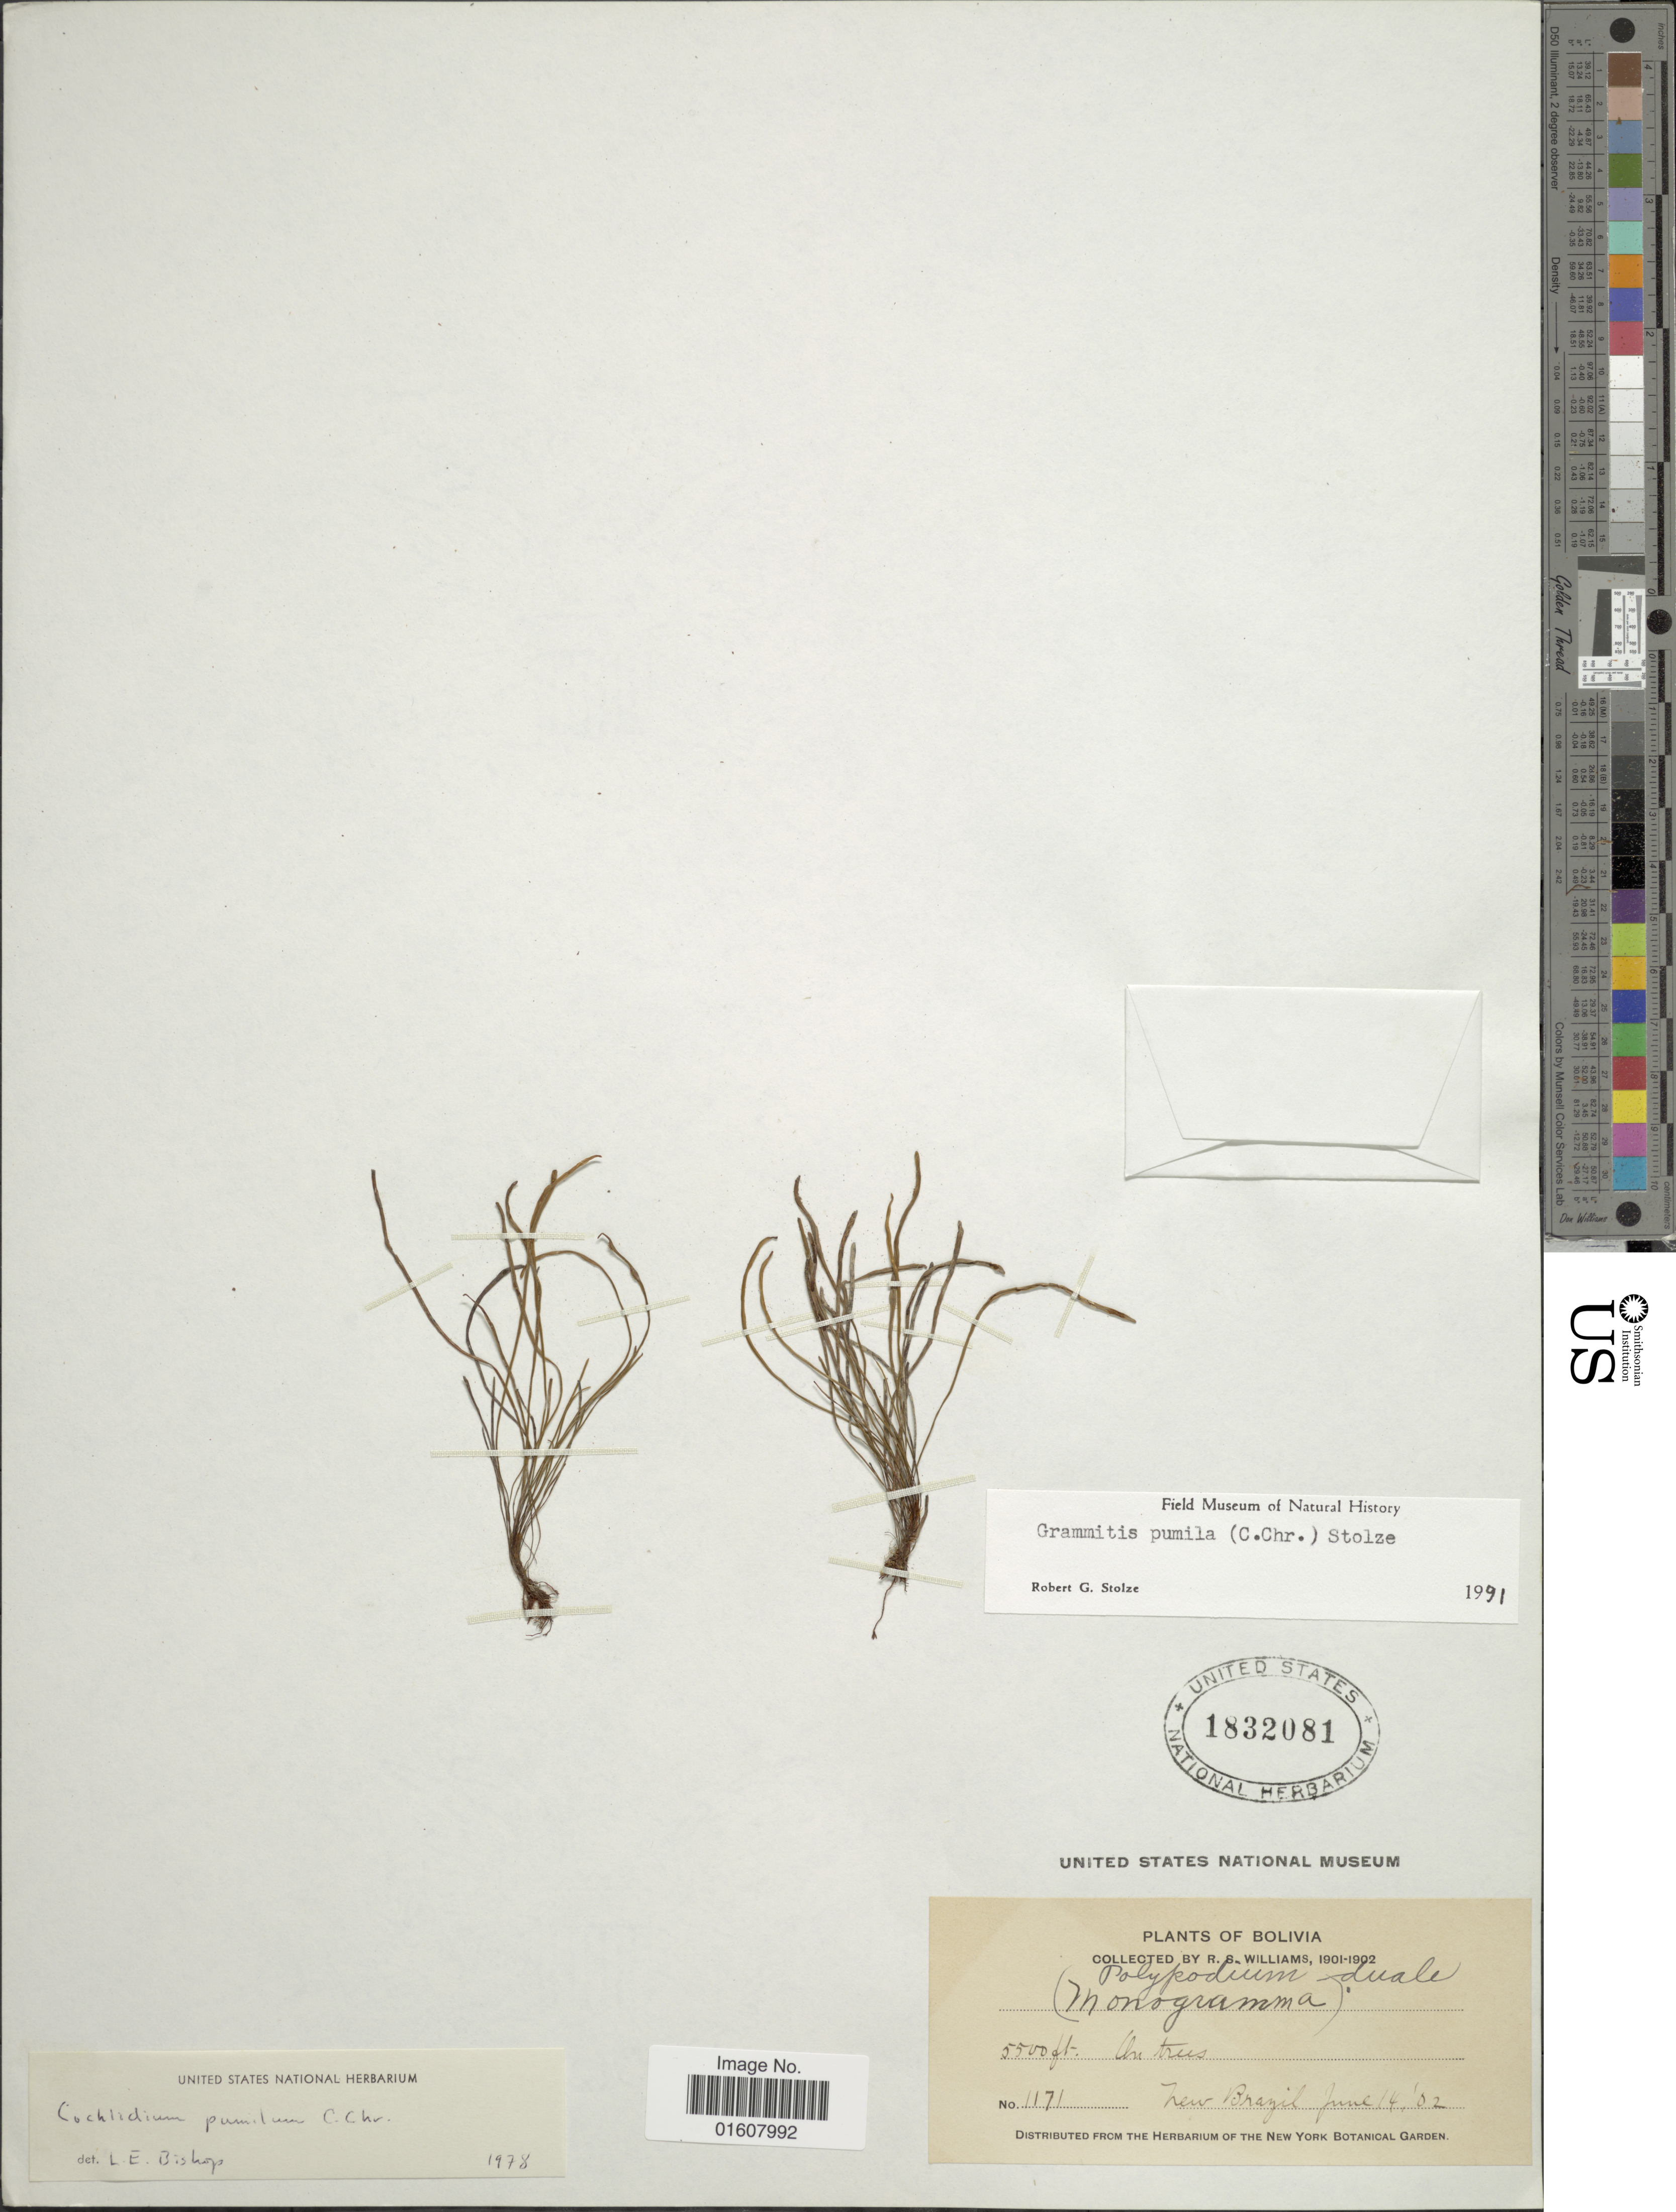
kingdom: Plantae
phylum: Tracheophyta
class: Polypodiopsida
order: Polypodiales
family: Polypodiaceae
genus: Cochlidium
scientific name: Cochlidium pumilum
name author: C. Chr.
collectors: R. S. Williams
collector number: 1171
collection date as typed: June 14, '02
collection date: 1902-06-14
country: Bolivia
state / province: La Paz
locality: Nuevo Brasil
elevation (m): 1676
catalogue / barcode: US 1832081